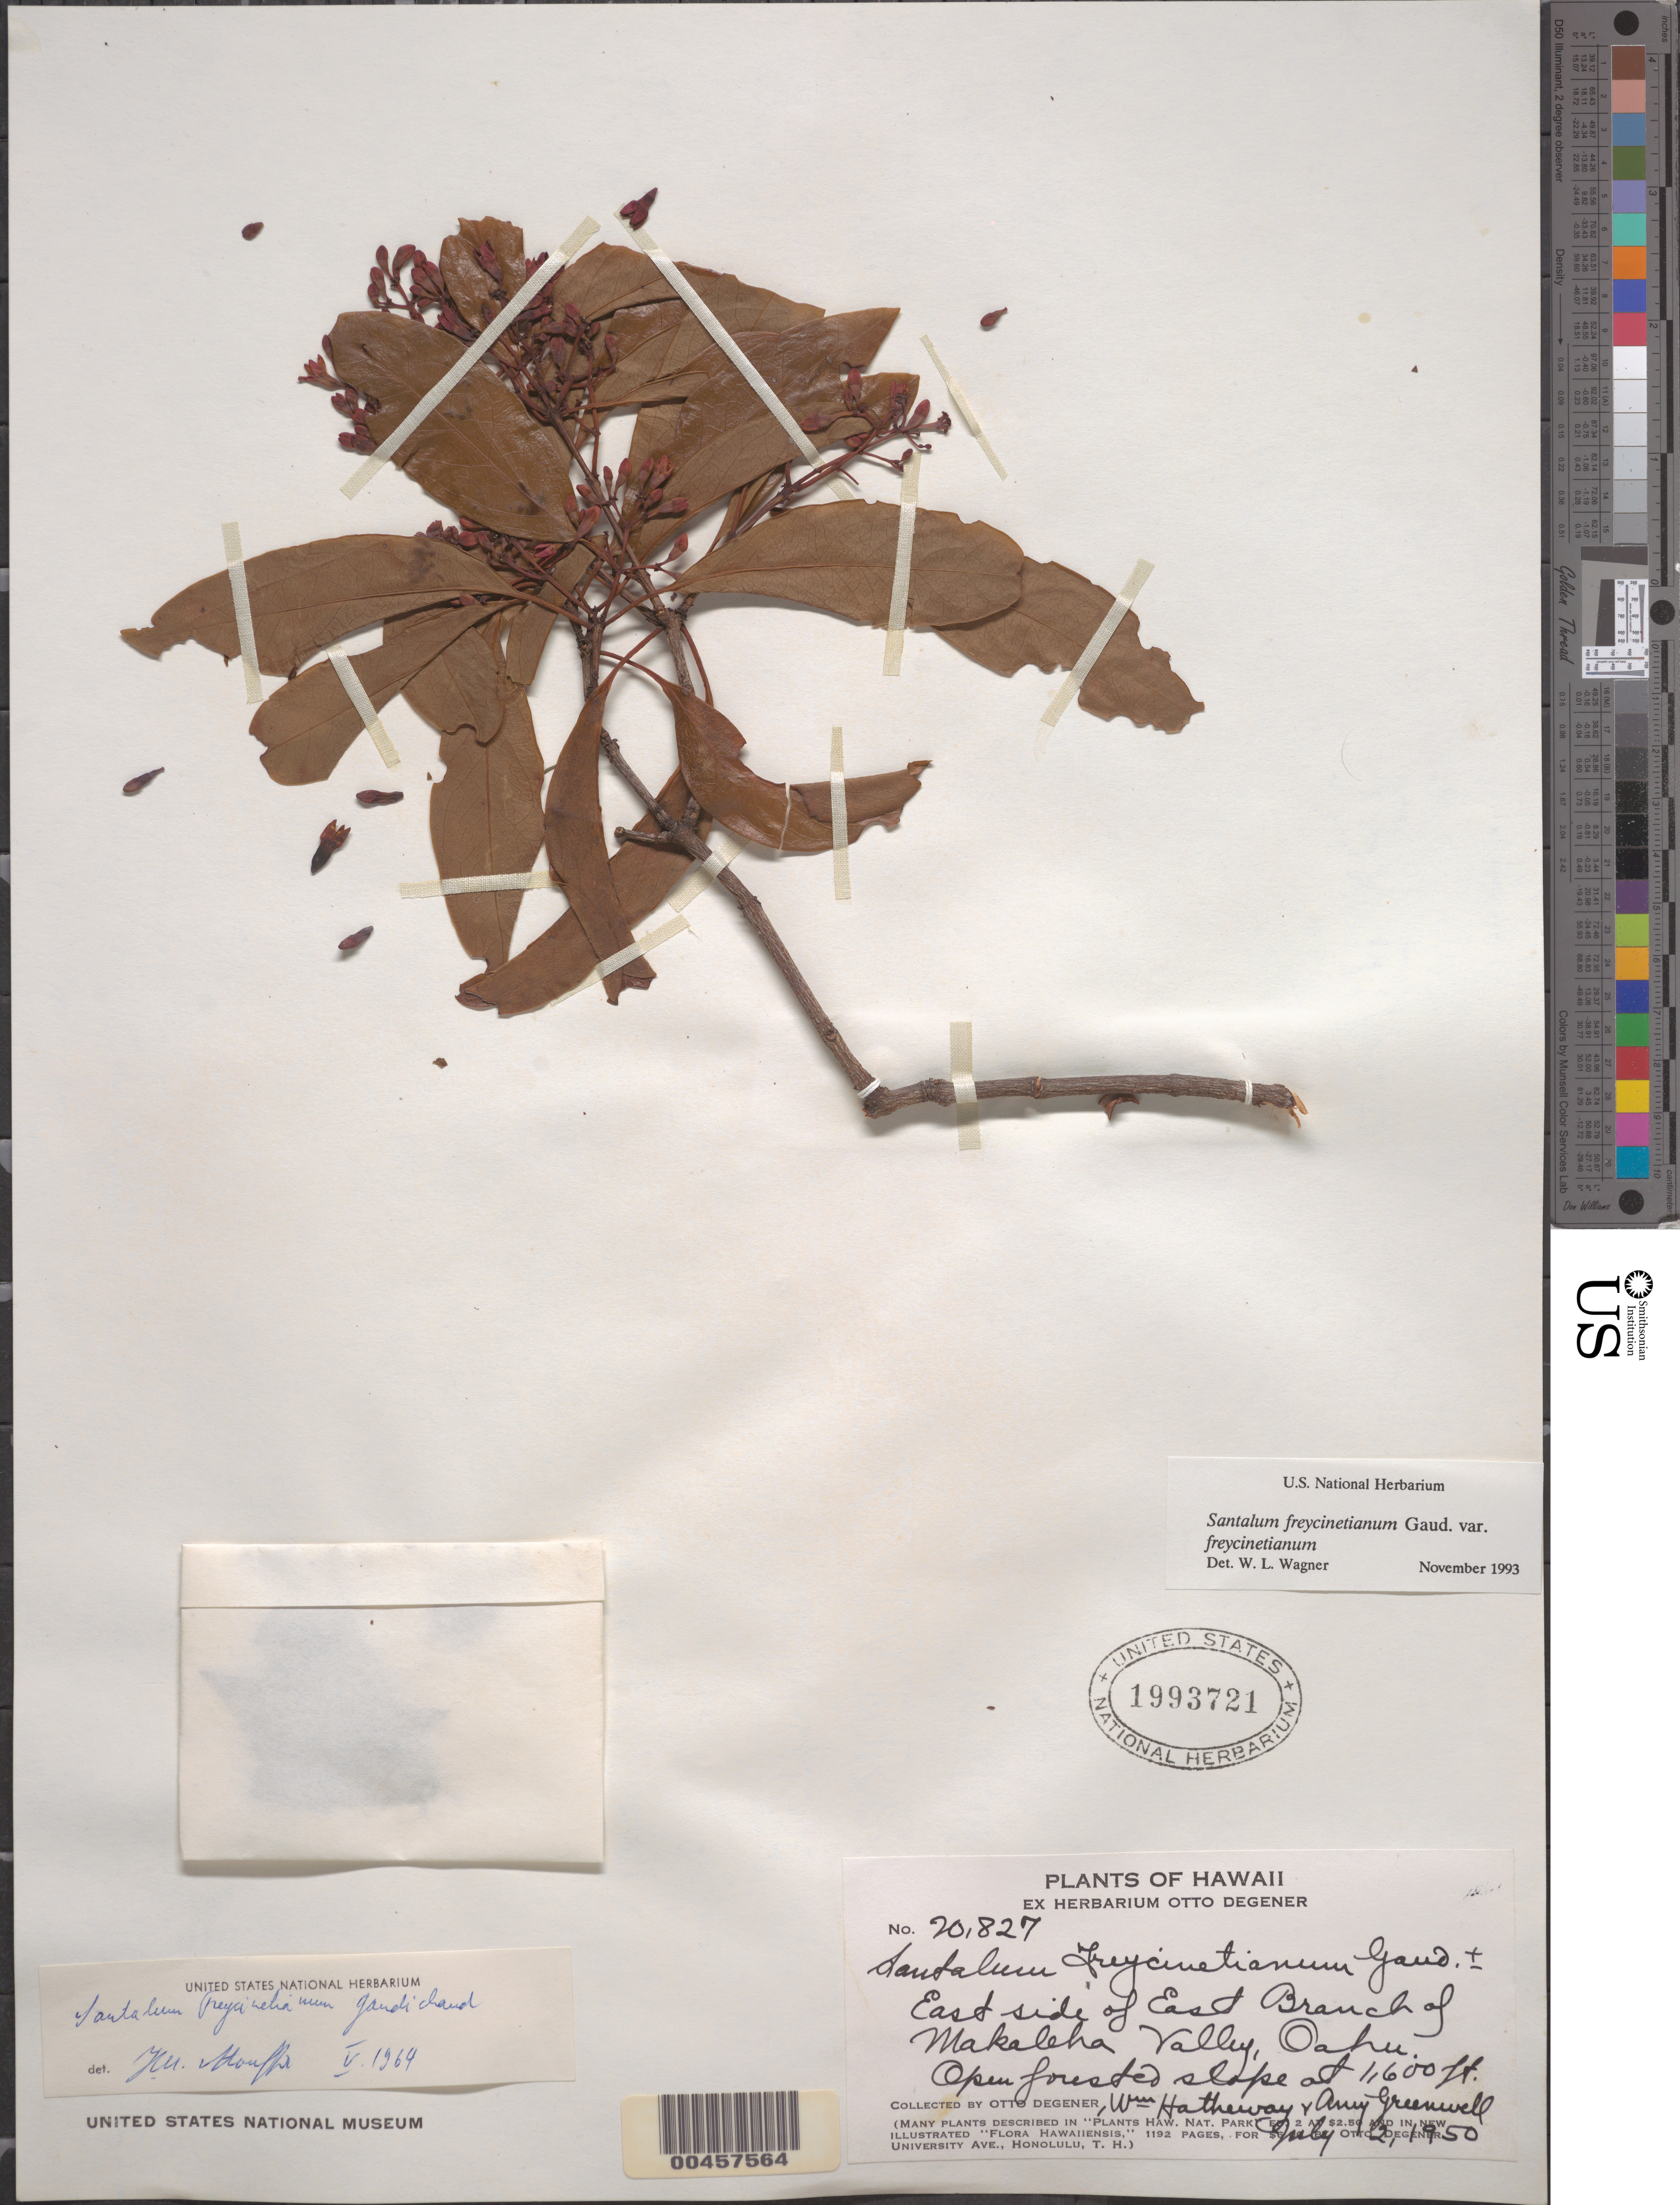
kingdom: Plantae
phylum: Tracheophyta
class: Magnoliopsida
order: Santalales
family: Santalaceae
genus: Santalum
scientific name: Santalum freycinetianum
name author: Gaudich.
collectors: O. Degener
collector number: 20827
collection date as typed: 2 Jul 1950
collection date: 1950-07-02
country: United States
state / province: Hawaii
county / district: Honolulu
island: Oahu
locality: E side of E Branch of Makaleha Valley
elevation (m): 488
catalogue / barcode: US 1993721